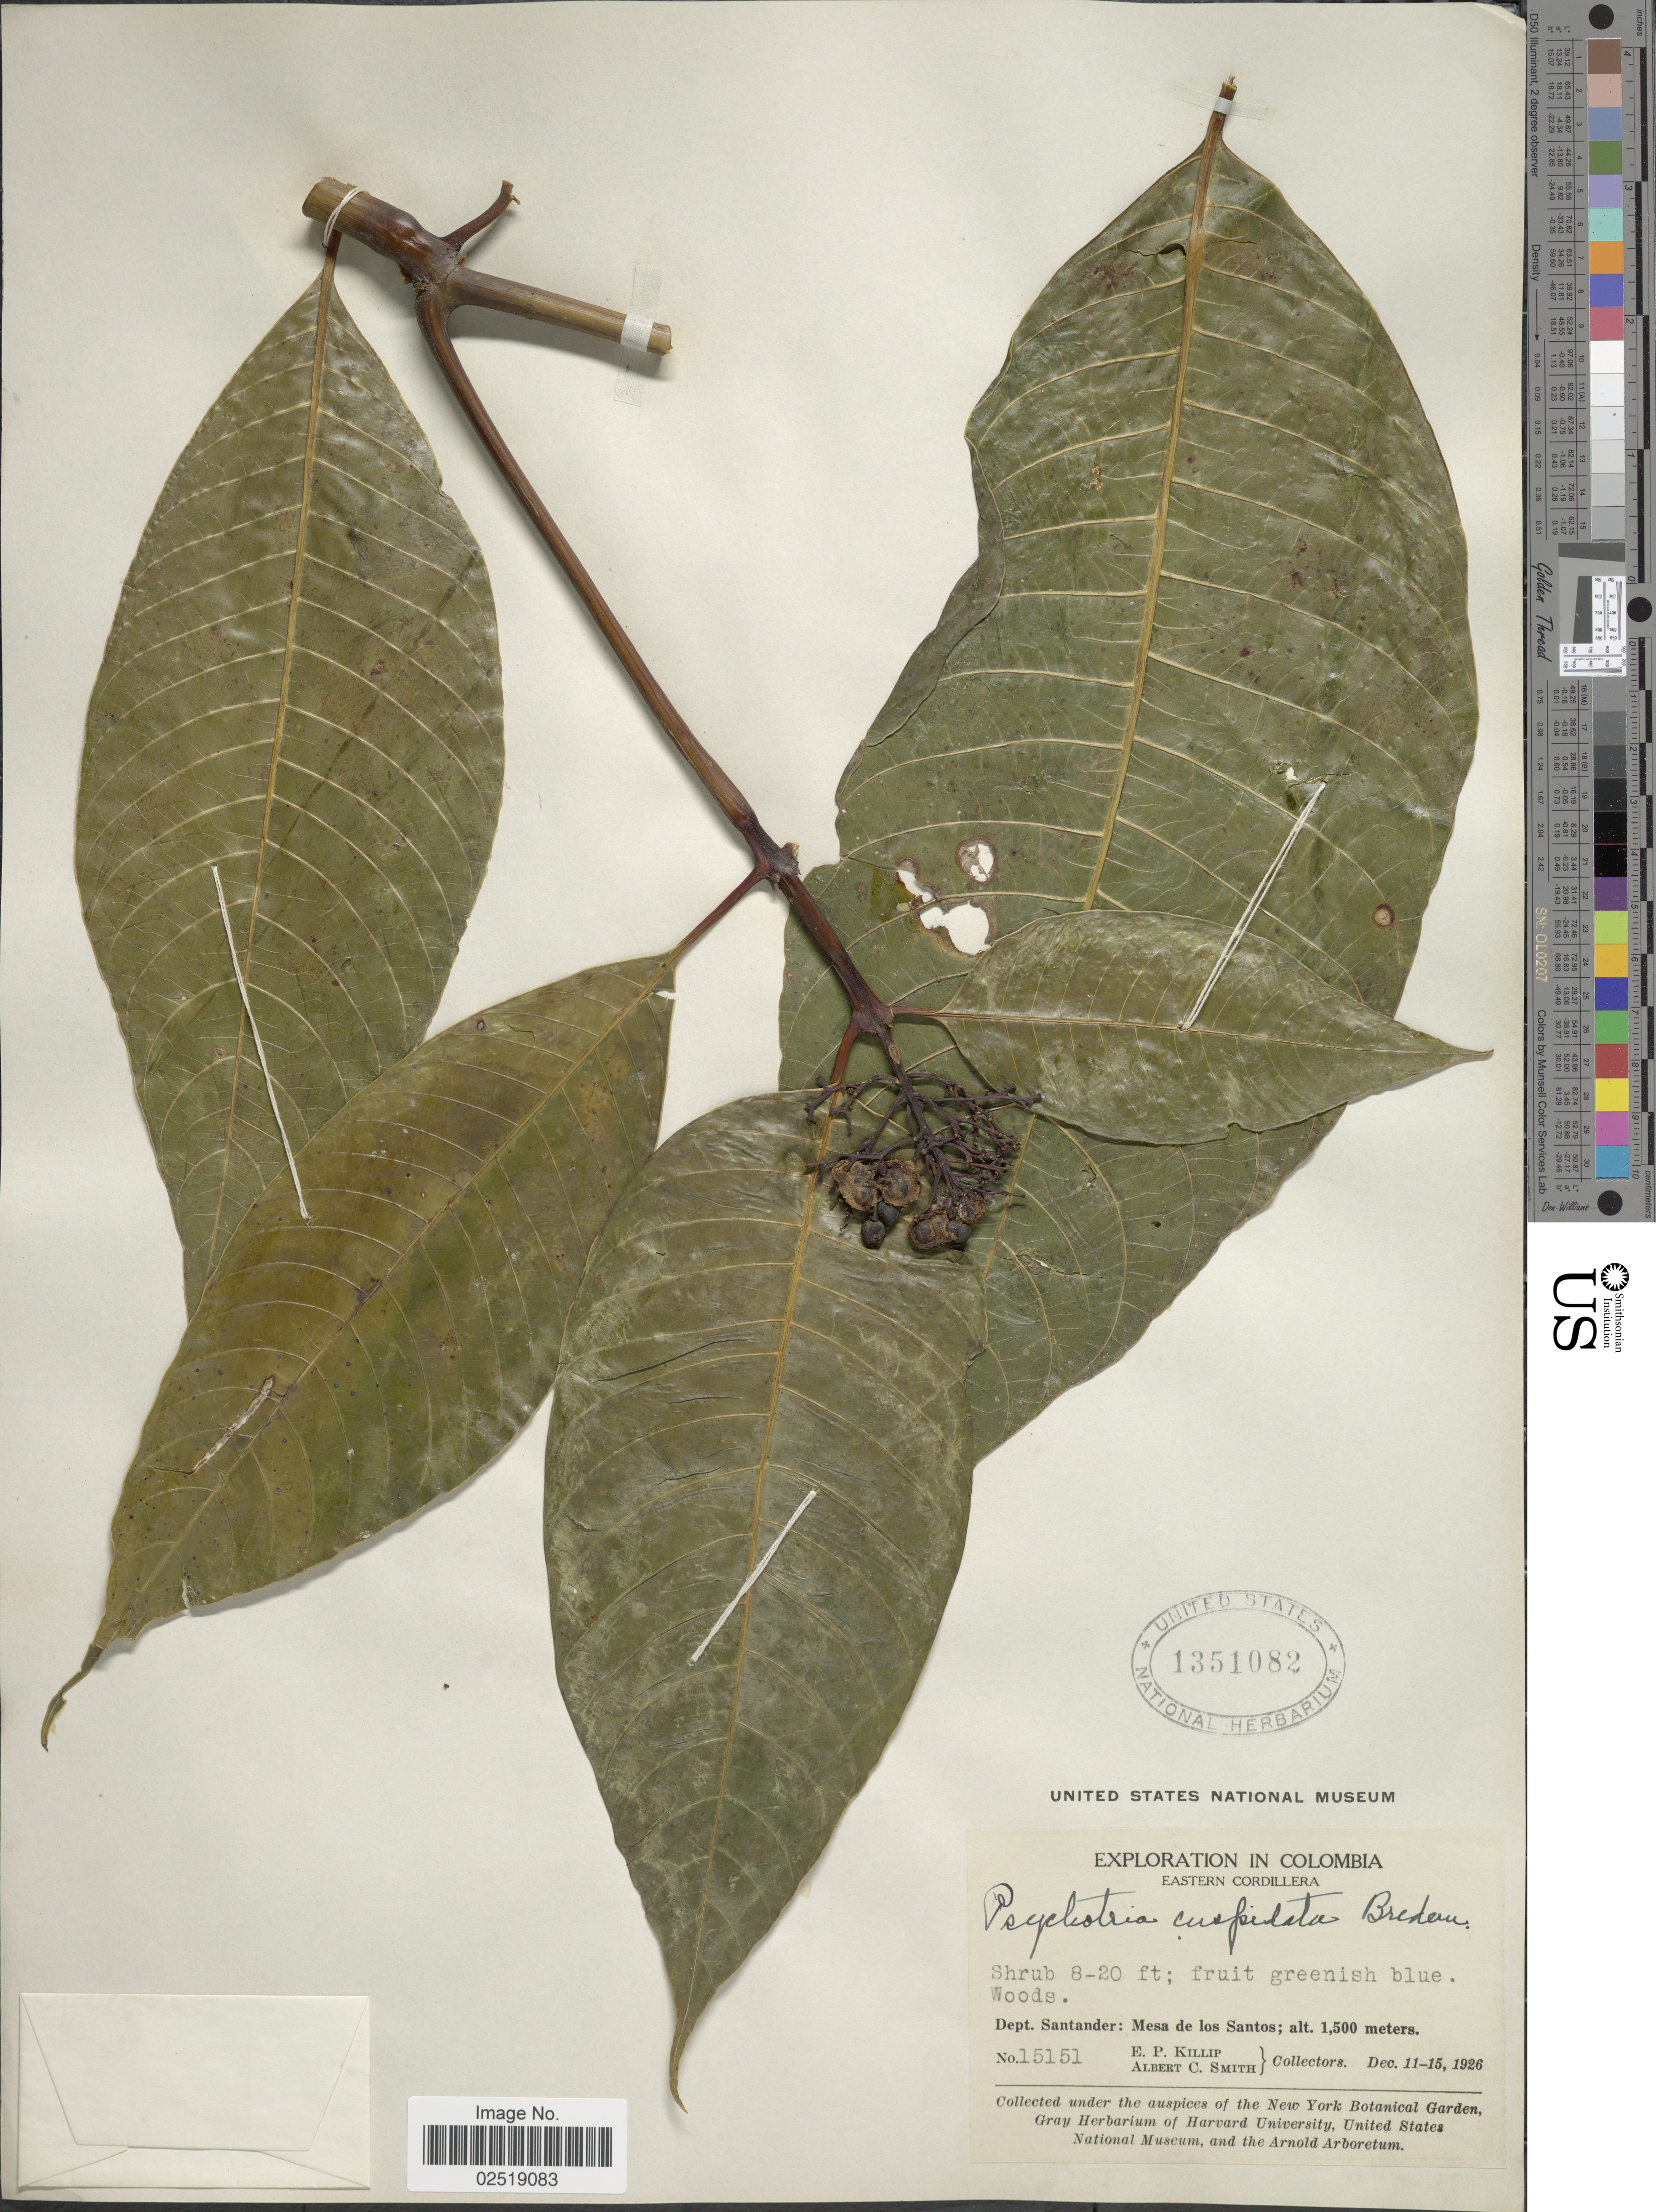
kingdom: Plantae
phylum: Tracheophyta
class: Magnoliopsida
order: Gentianales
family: Rubiaceae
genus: Psychotria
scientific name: Psychotria cuspidata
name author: Bredem. ex Schult.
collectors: E. P. Killip & A. C. Smith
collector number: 15151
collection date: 1926-12-11/1926-12-15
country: Colombia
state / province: Santander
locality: Eastern Cordillera. Dept. Santander: Mesa de los Santos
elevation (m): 1500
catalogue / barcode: US 1351082